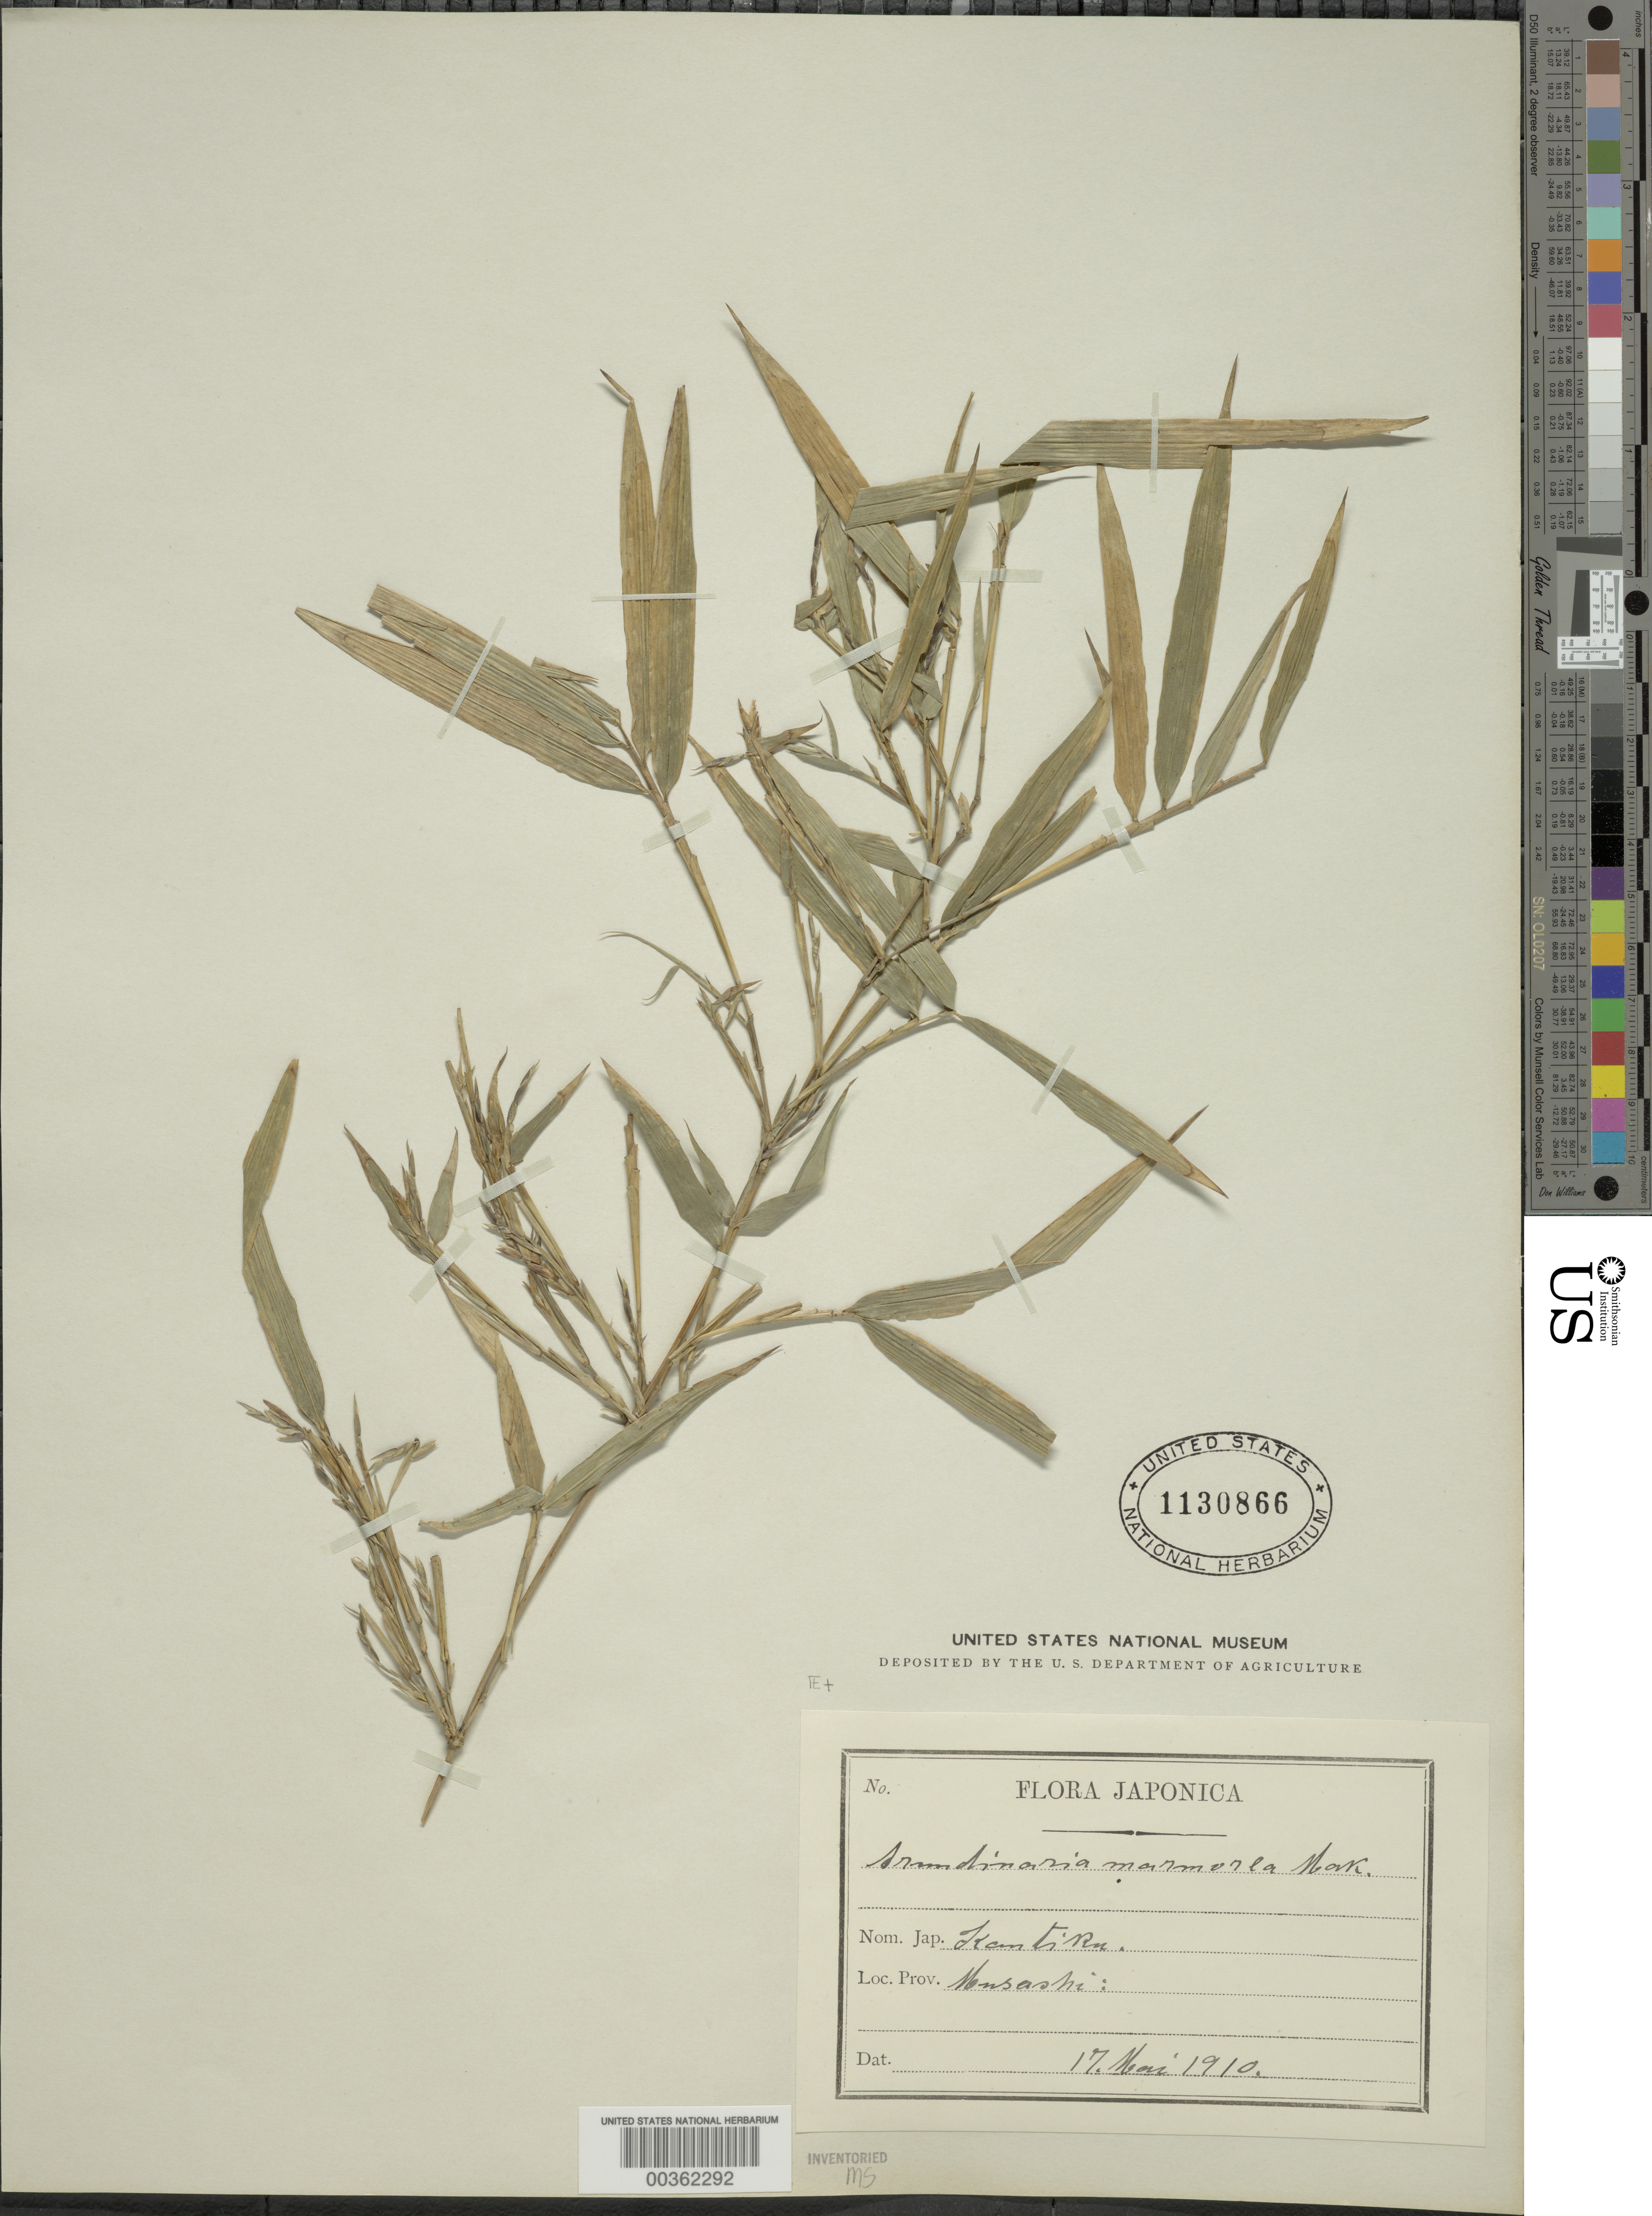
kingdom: Plantae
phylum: Tracheophyta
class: Liliopsida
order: Poales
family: Poaceae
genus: Chimonobambusa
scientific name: Chimonobambusa marmorea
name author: Makino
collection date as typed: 17 May 1910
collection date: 1910-05-17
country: Japan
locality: Mansaski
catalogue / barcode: US 1130866